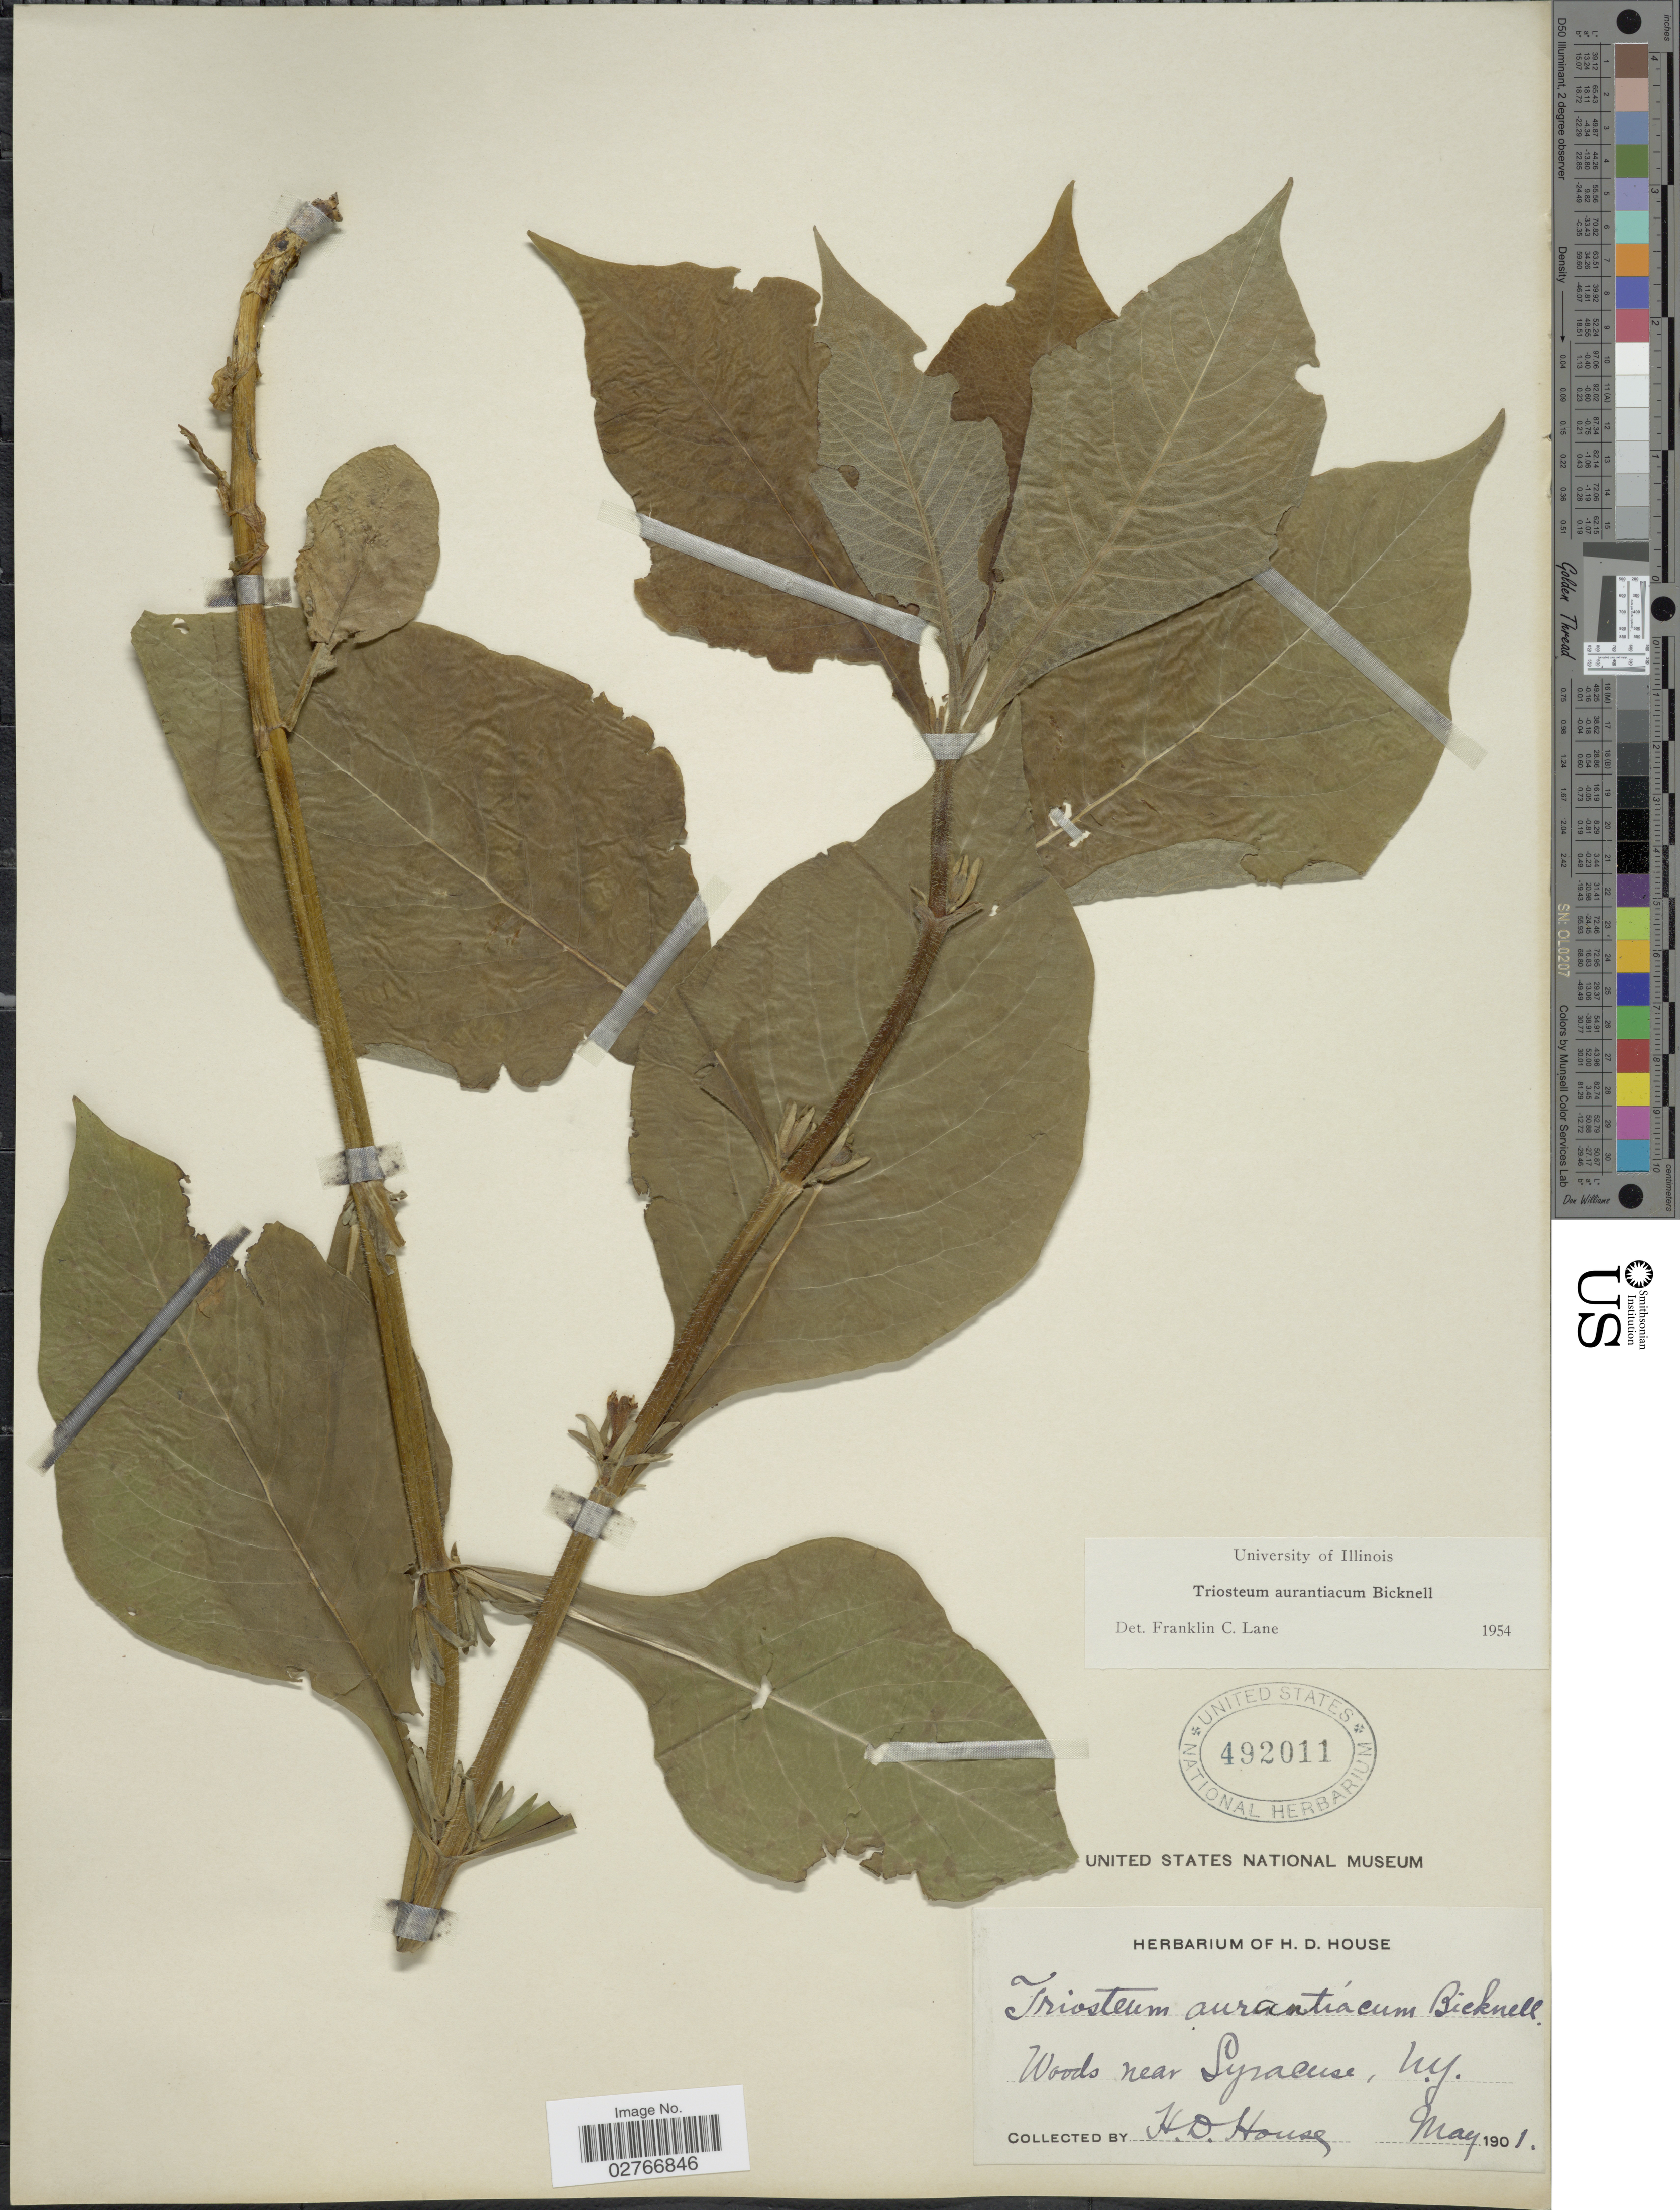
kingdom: Plantae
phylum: Tracheophyta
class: Magnoliopsida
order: Dipsacales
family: Caprifoliaceae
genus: Triosteum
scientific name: Triosteum aurantiacum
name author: E.P. Bicknell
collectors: H. D. House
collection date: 1901-05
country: United States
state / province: New York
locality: Woods near Syracuse.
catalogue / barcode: US 492011